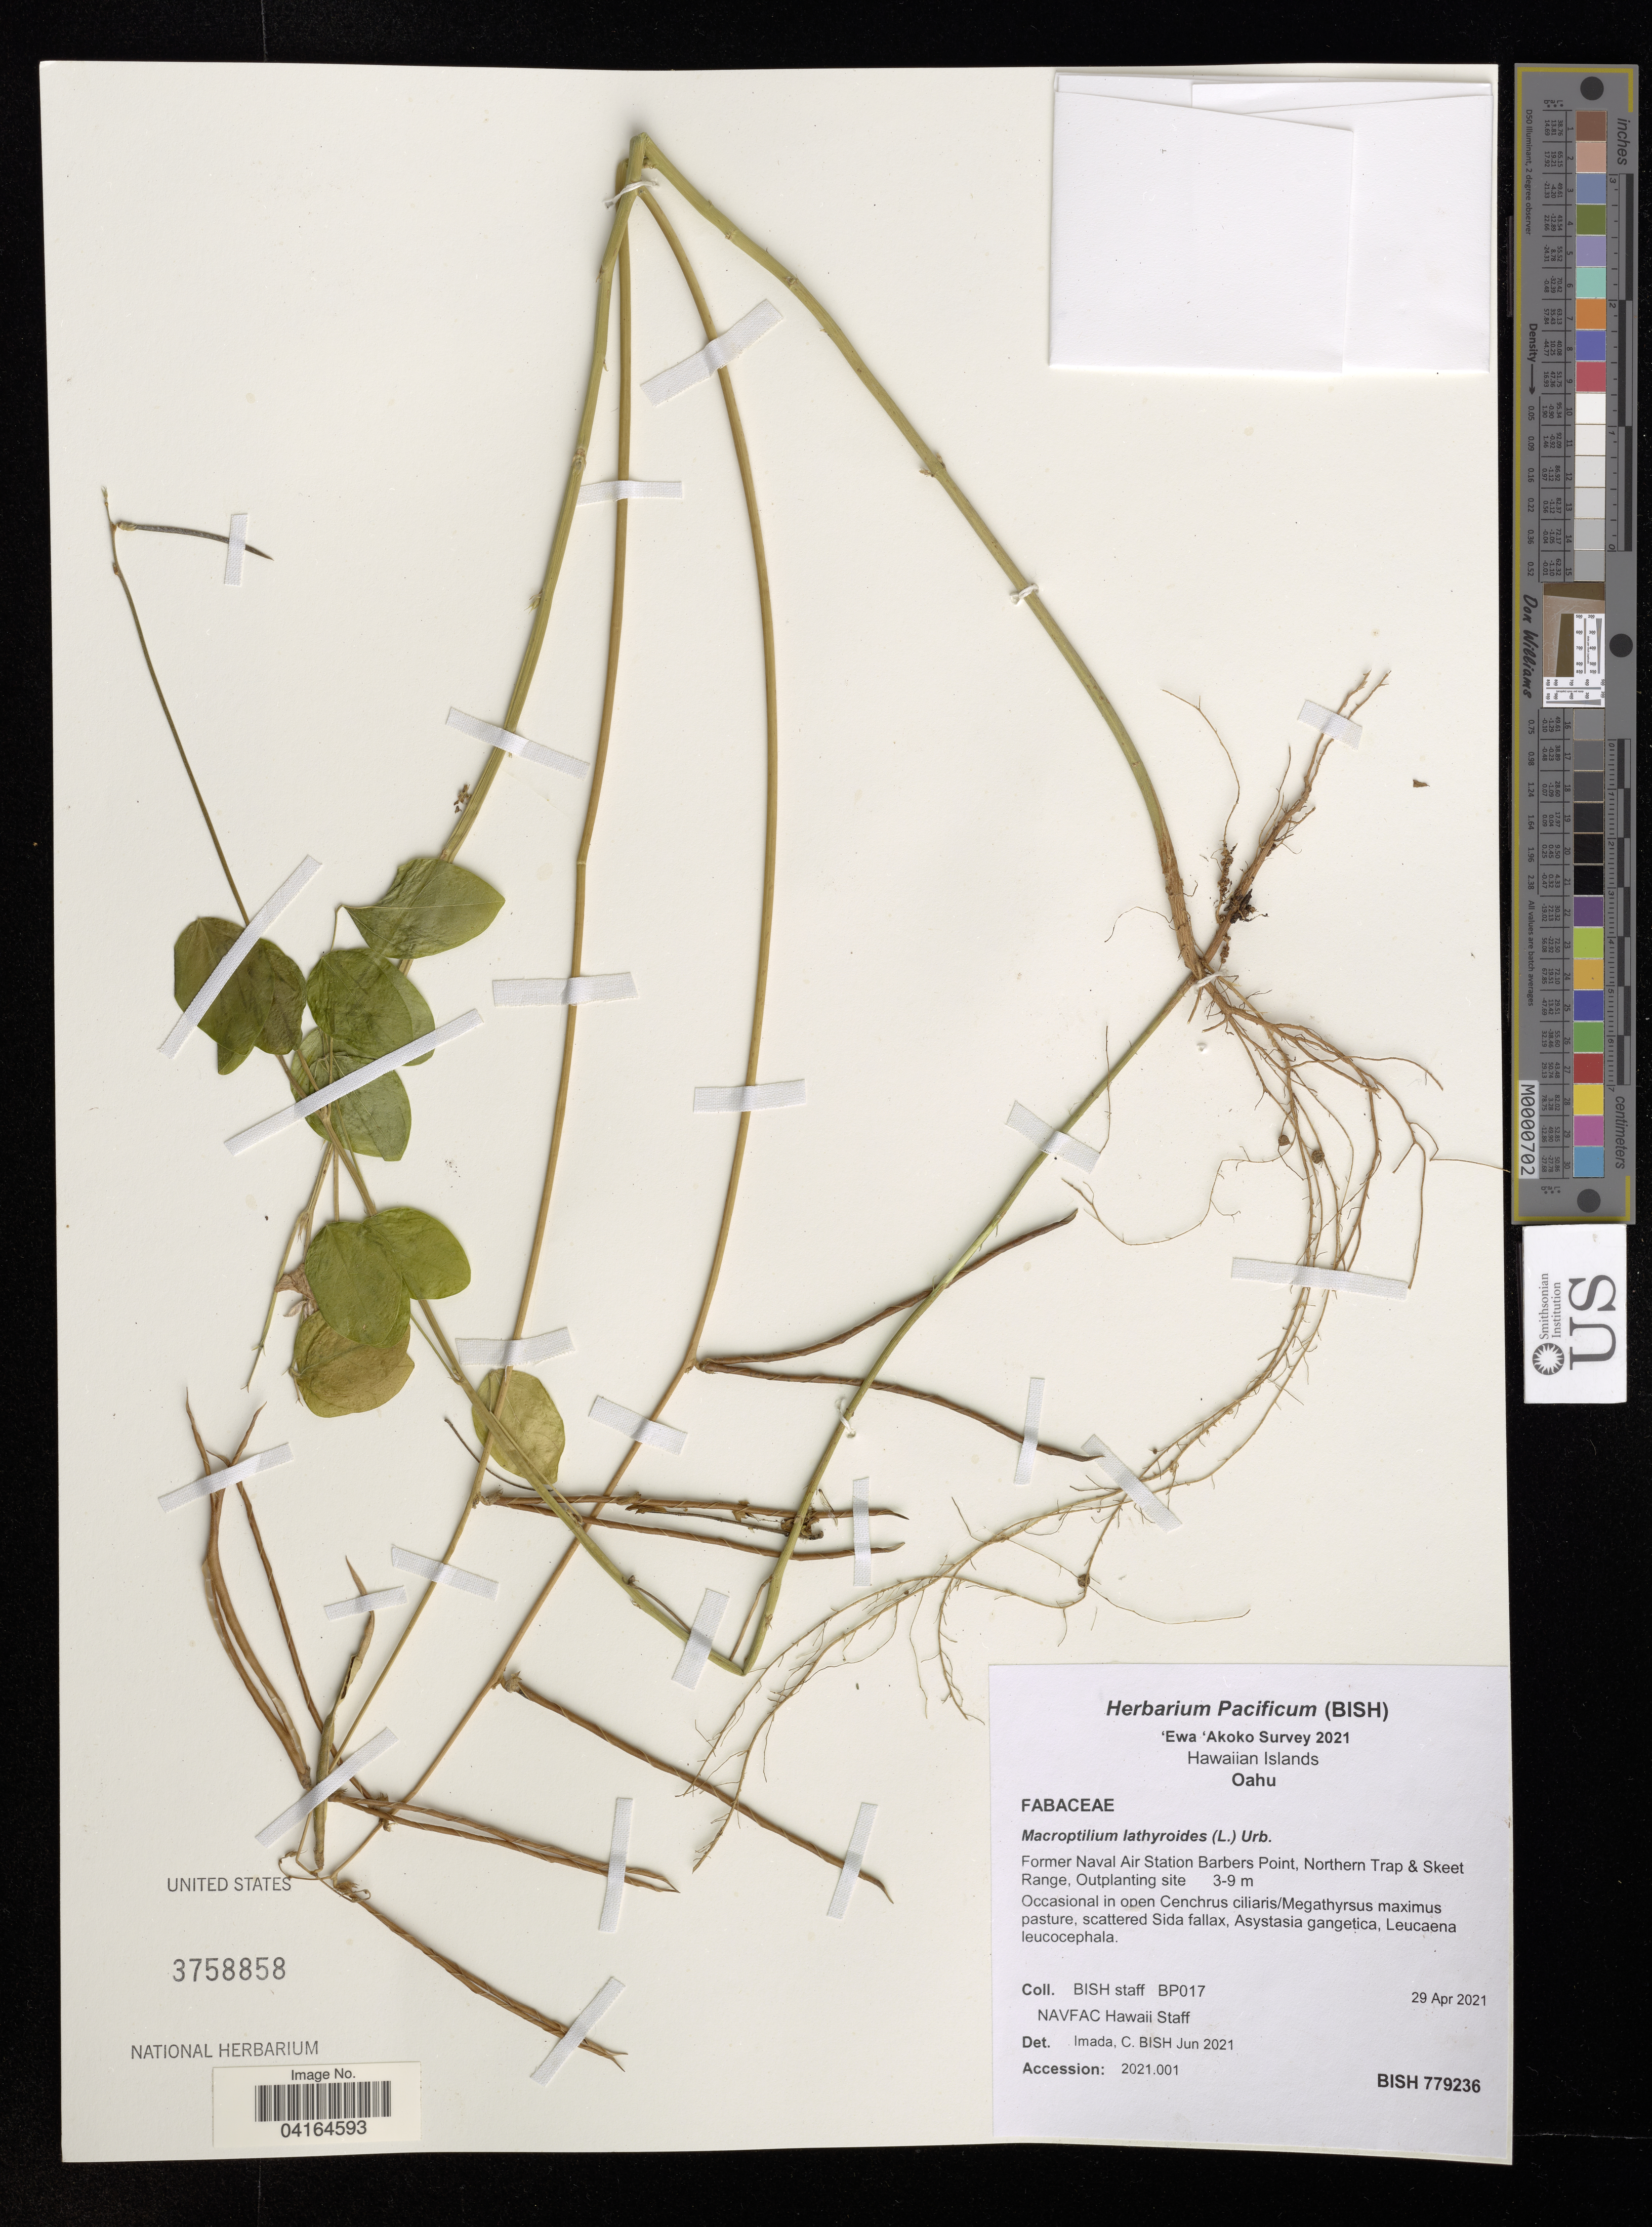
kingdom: Plantae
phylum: Tracheophyta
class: Magnoliopsida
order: Fabales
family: Fabaceae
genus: Macroptilium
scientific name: Macroptilium lathyroides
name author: (L.) Urb.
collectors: Bernice P. Bishop Museum & N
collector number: BP017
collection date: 2021-04-29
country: United States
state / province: Hawaii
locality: Hawaiian Islands. Oahu. Former Naval Air Station Barbers Point, Northern Trap & Skeet Range, Outplanting site.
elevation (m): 3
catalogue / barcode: US 3758858